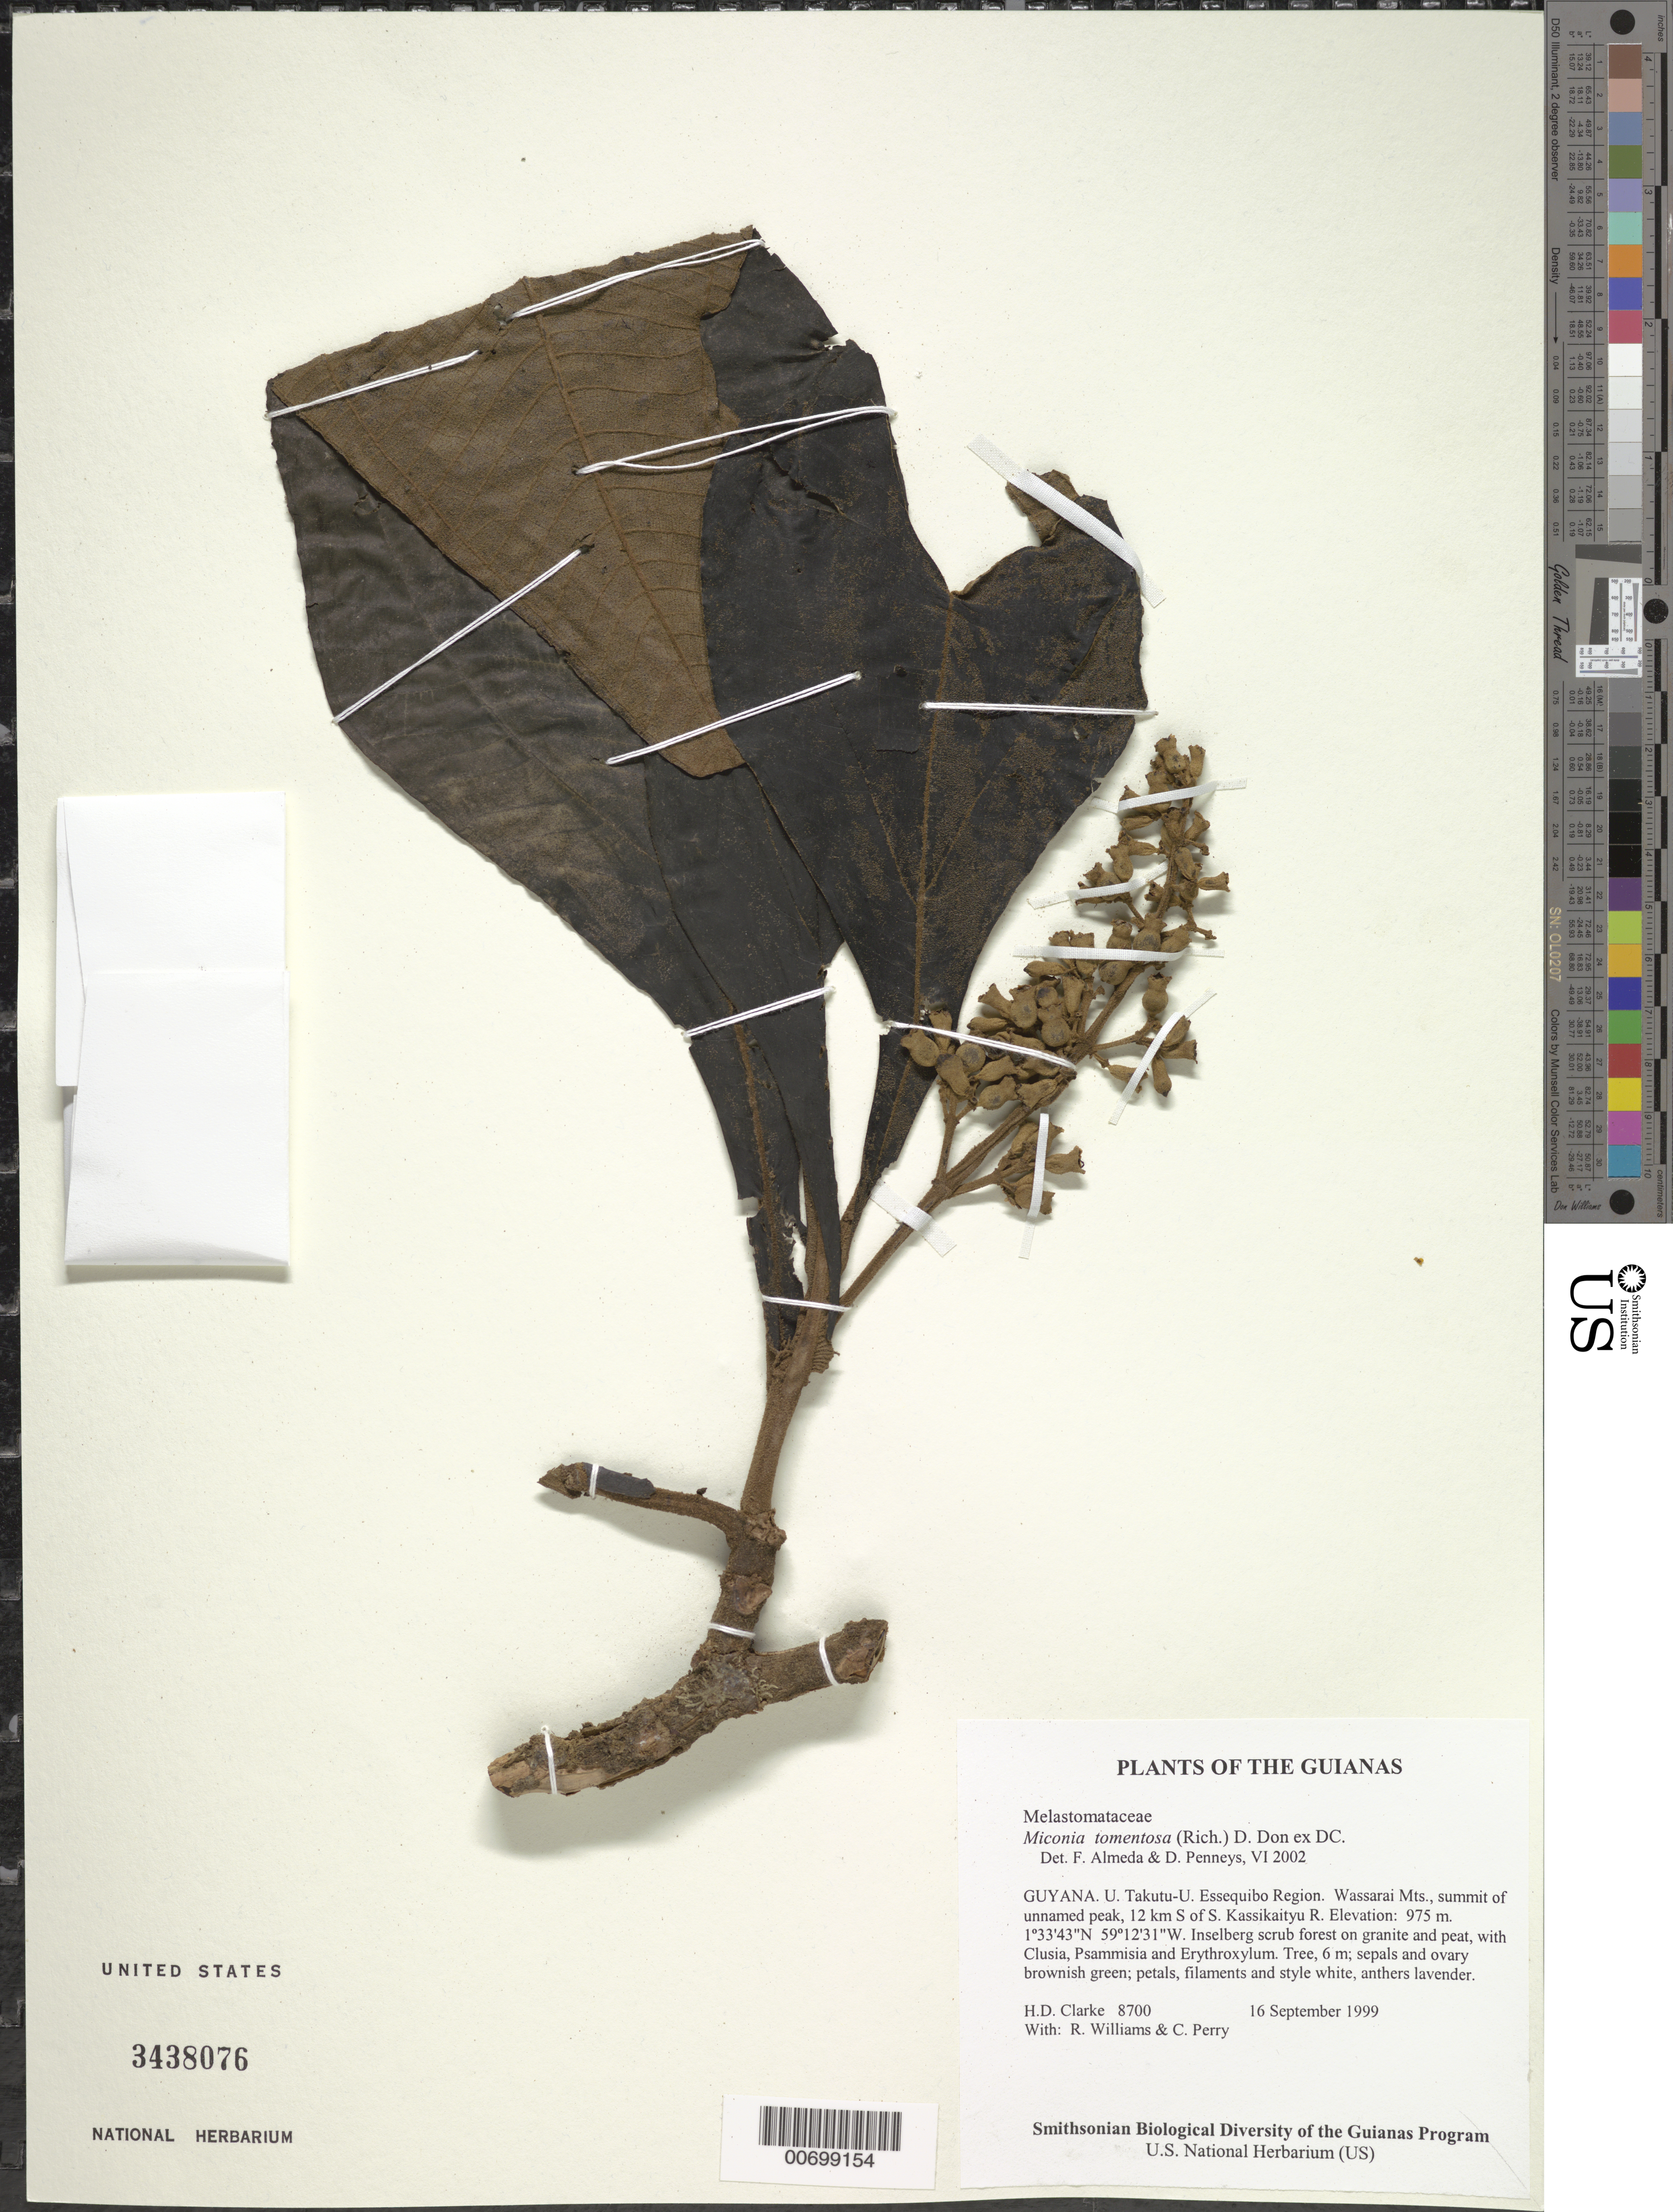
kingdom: Plantae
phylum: Tracheophyta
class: Magnoliopsida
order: Myrtales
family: Melastomataceae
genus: Miconia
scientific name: Miconia tomentosa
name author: (Rich.) D. Don ex DC.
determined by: Almeda, F.; Penneys, D. S.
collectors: H. D. Clarke, R. Williams & C. Perry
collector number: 8700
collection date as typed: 16 September 1999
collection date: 1999-09-16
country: Guyana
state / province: U. Takutu-U. Essequibo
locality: Wassarai Mts., summit of unnamed peak, 12 km S of S. Kassikaityu R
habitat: Inselberg scrub forest on granite and peat, with Clusia, Psammisia and Erythroxylum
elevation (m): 975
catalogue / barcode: US 3438076